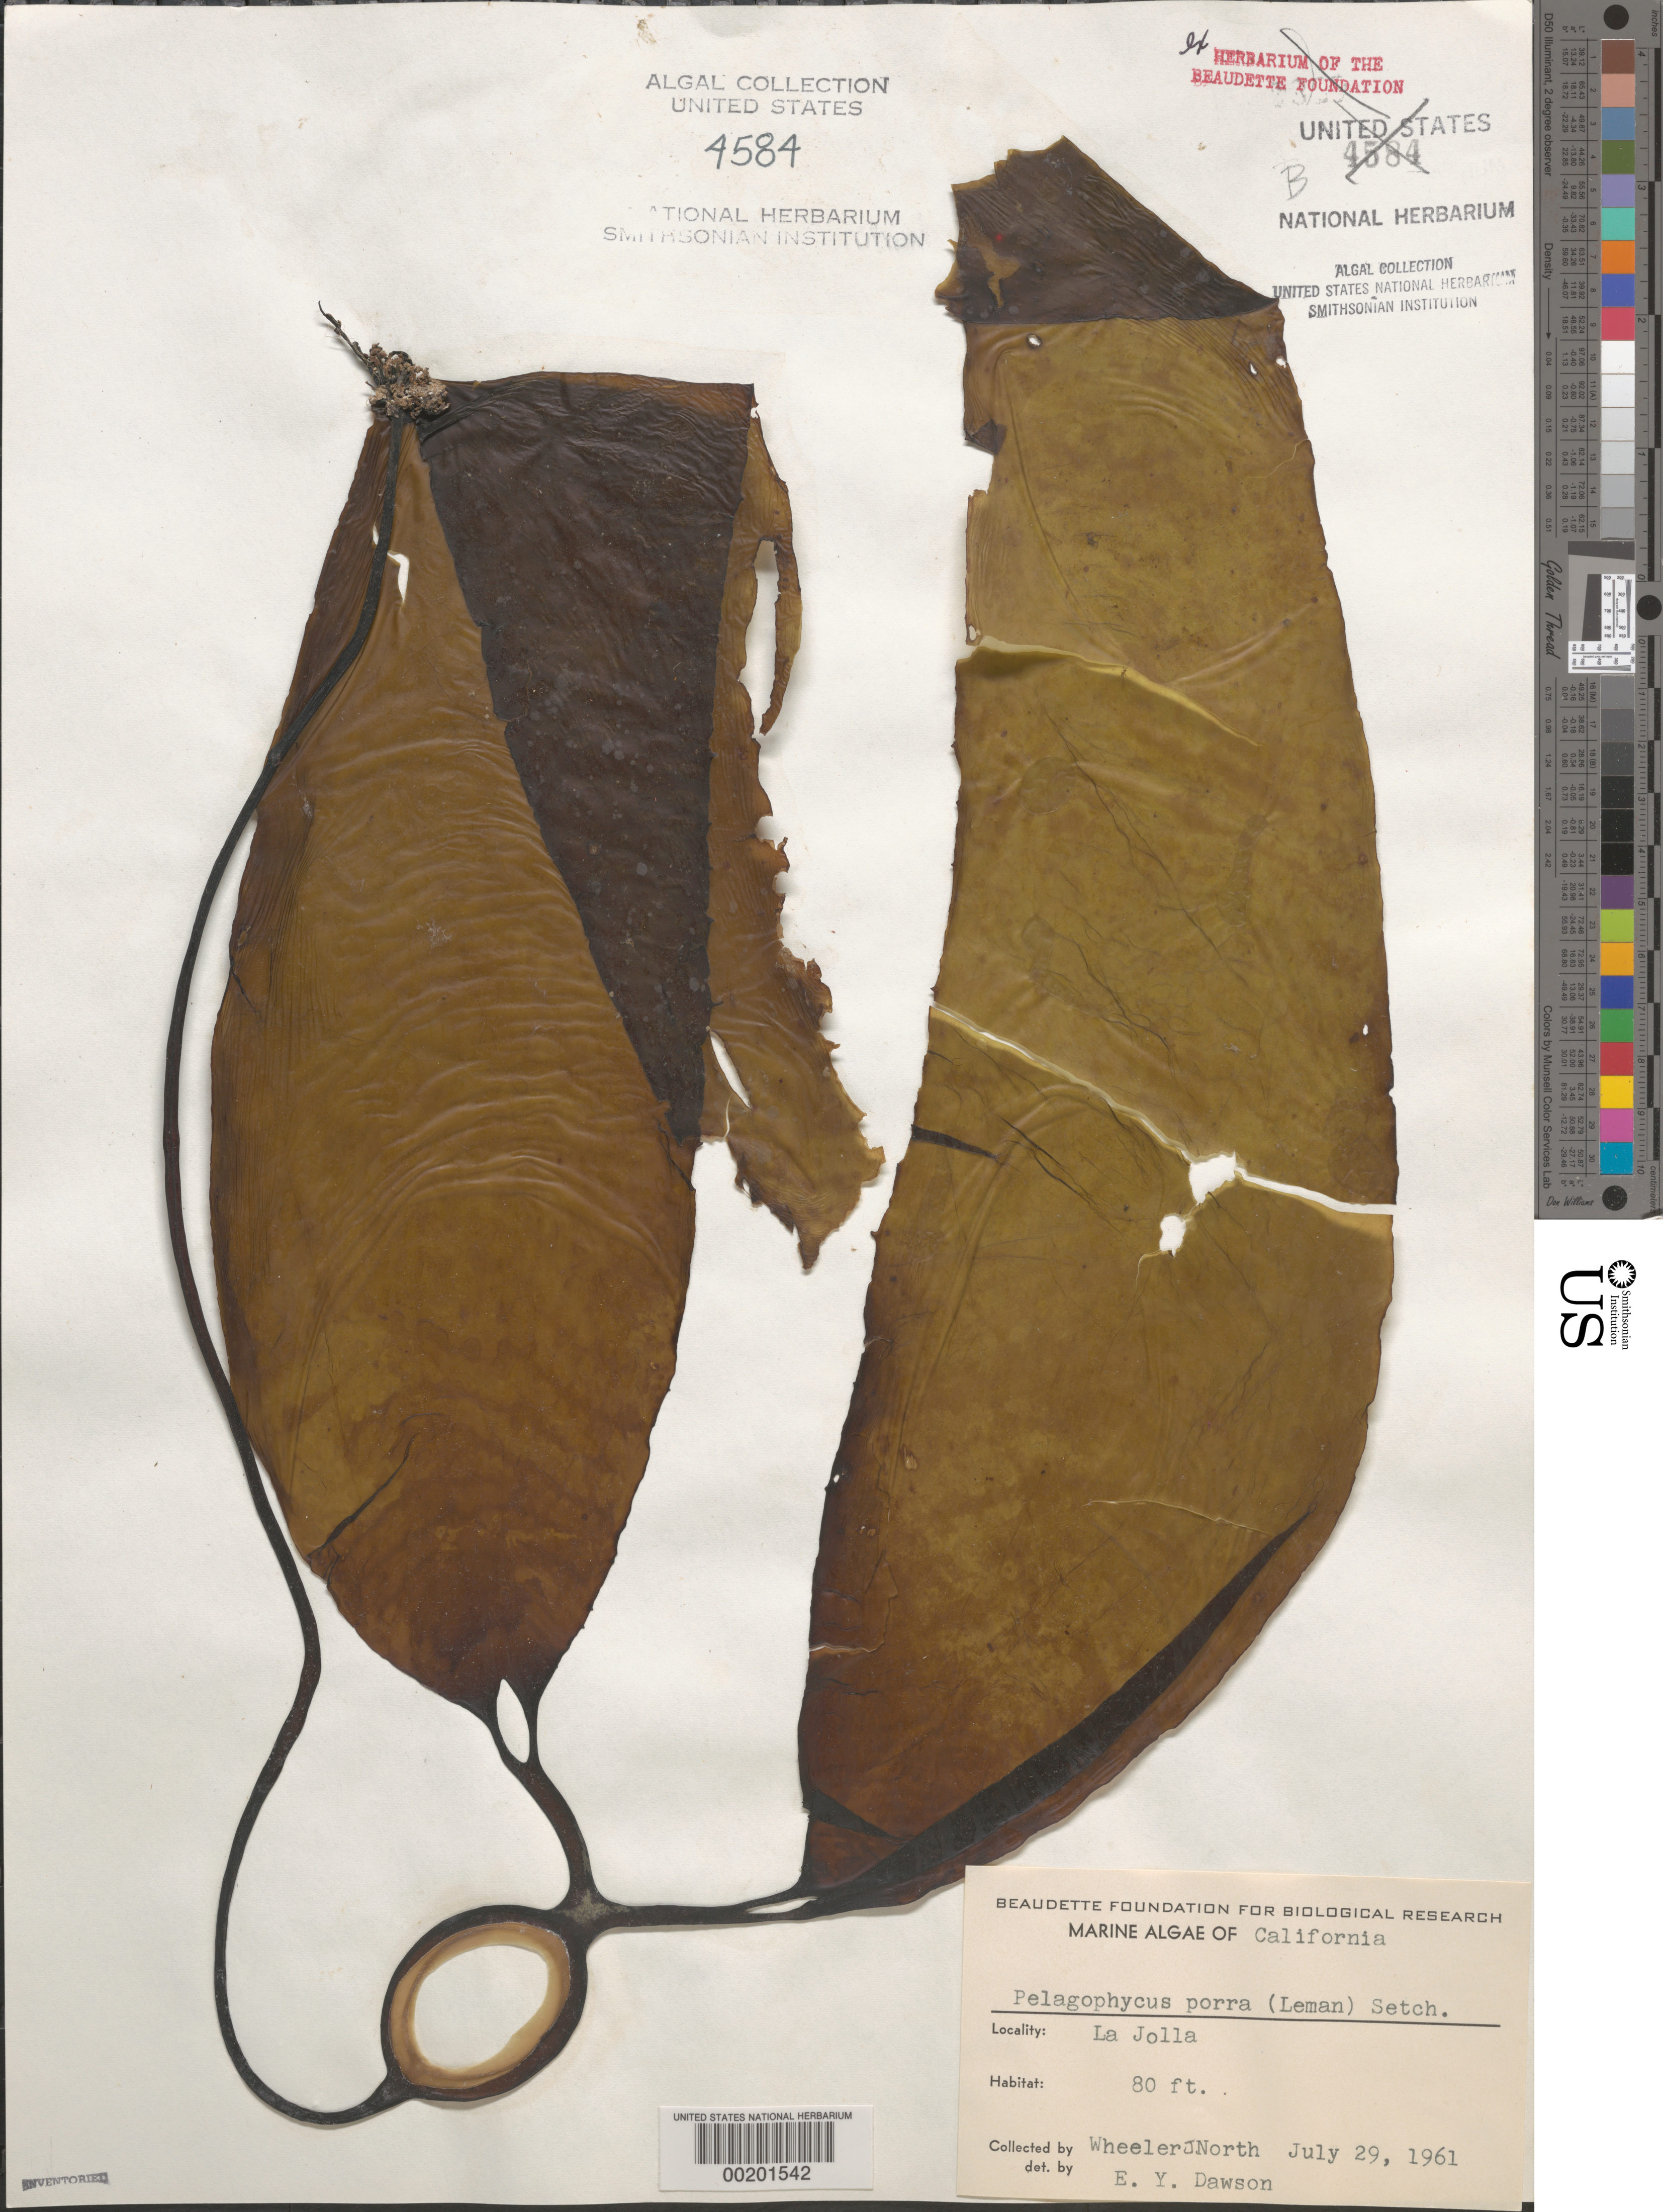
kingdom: Chromista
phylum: Ochrophyta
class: Phaeophyceae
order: Laminariales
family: Laminariaceae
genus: Pelagophycus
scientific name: Pelagophycus porra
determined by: Dawson, E. Y.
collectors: W. North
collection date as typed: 29 Jul 1961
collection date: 1961-07-29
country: United States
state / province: California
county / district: San Diego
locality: La Jolla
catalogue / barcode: US 4584